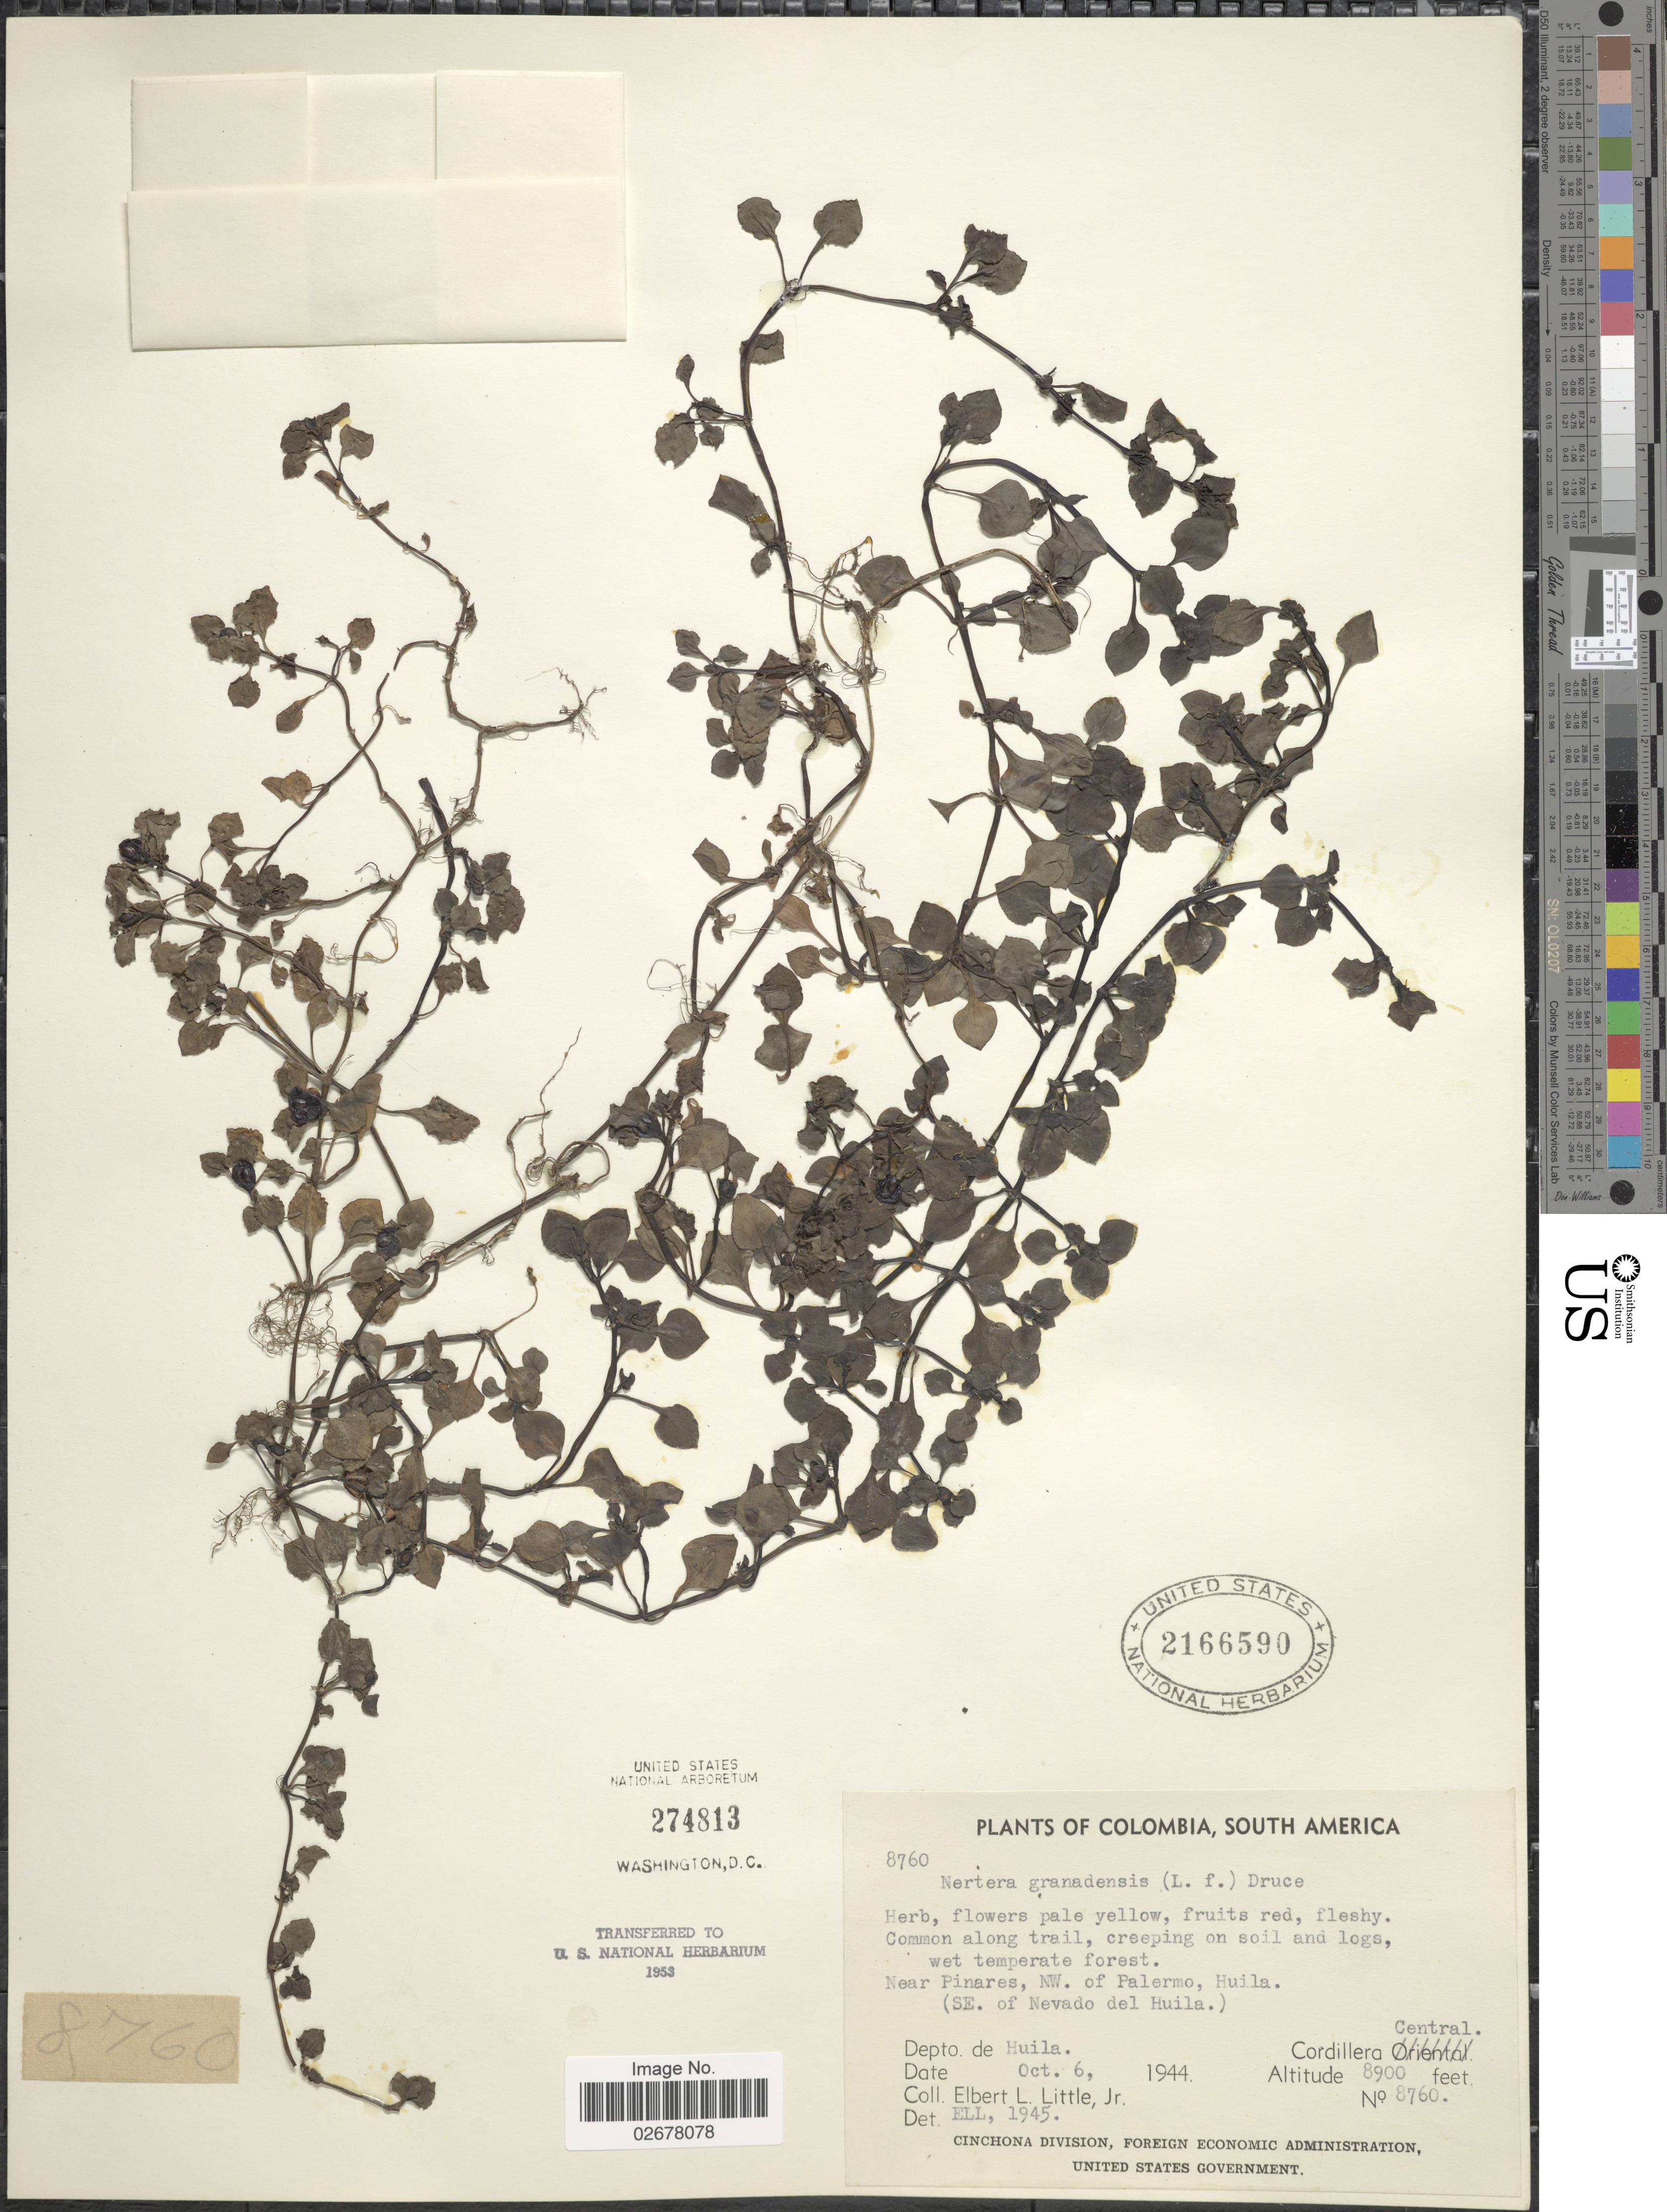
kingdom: Plantae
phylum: Tracheophyta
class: Magnoliopsida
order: Gentianales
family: Rubiaceae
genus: Nertera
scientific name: Nertera depressa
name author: Banks & Sol. ex Gaertn.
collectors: E. L. Little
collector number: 8760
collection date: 1944-10-06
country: Colombia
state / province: Huila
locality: Common along trail, creeping on soil and logs, wet temperate forest, Near Pinares, NW of Palermo, Huila (SE of Nevado del Huila), Depto de Huila, Cordillera Central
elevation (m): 2713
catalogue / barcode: US 2166590